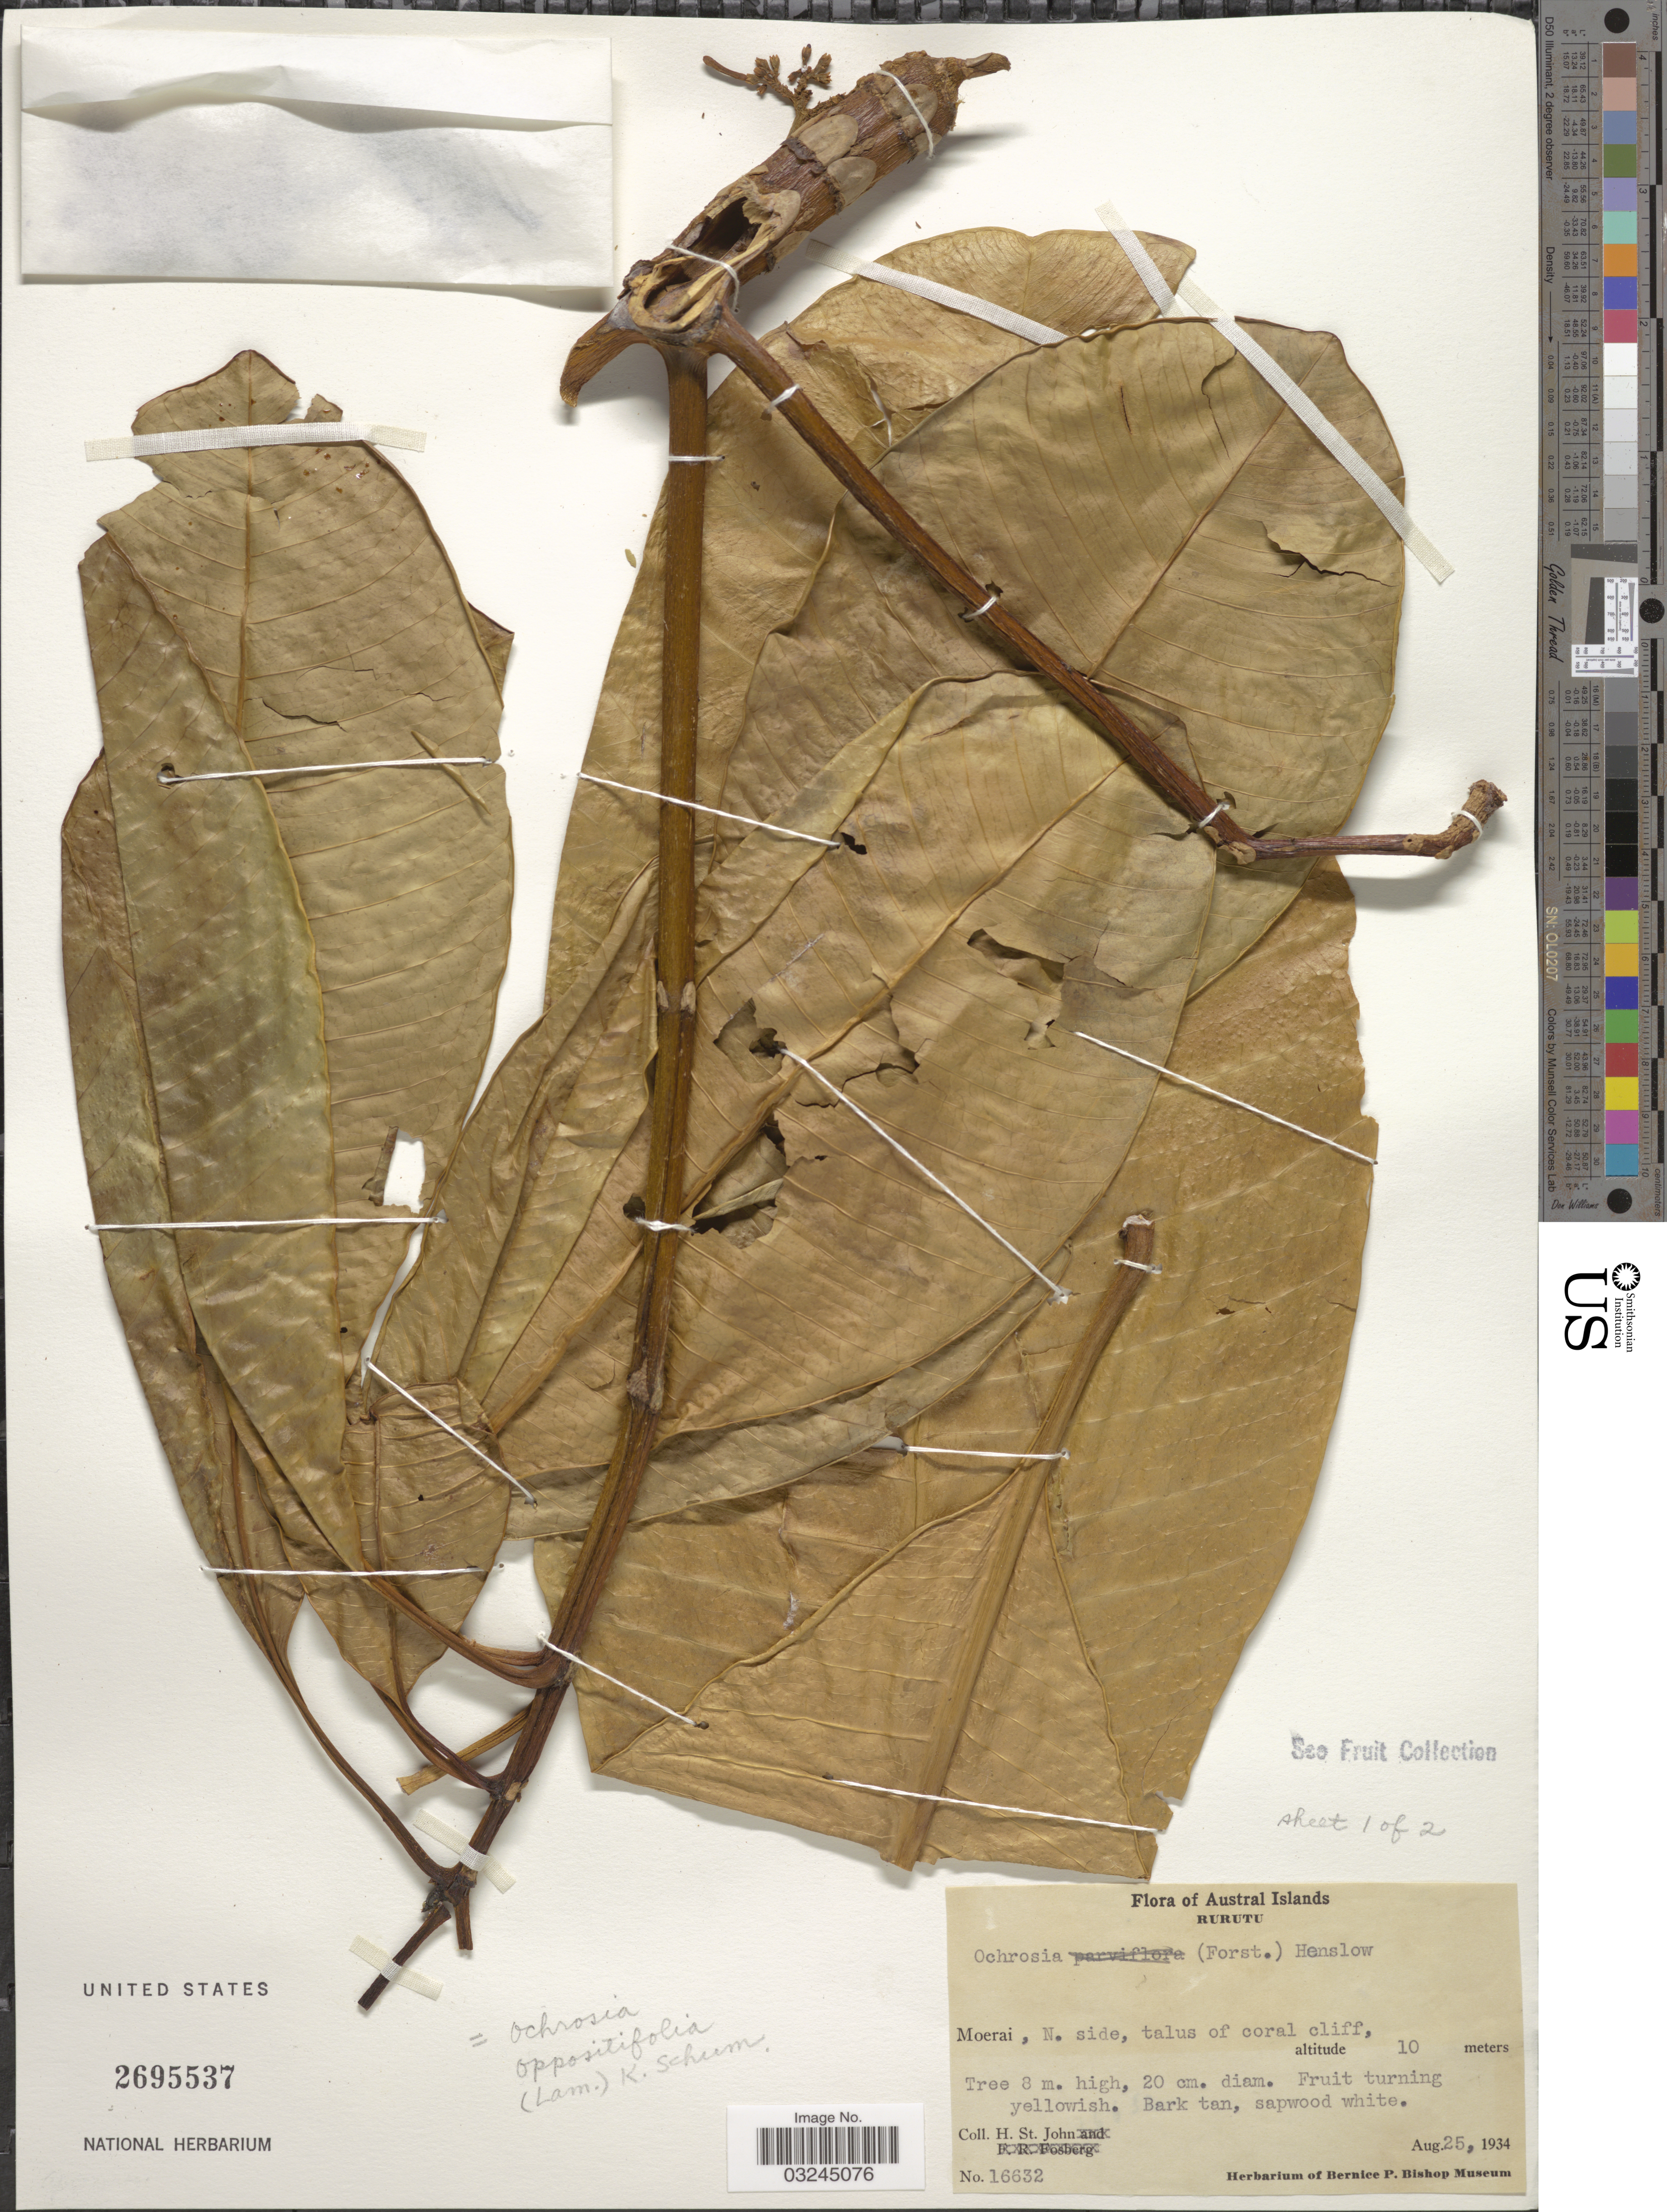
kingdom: Plantae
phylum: Tracheophyta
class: Magnoliopsida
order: Gentianales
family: Apocynaceae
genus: Ochrosia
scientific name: Ochrosia oppositifolia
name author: (Lam.) K. Schum.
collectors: H. St. John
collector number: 16632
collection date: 1934-08-25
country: French Polynesia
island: Rurutu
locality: Austral Islands. Rurutu. Moerai, N. side.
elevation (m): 10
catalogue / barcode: US 2695537